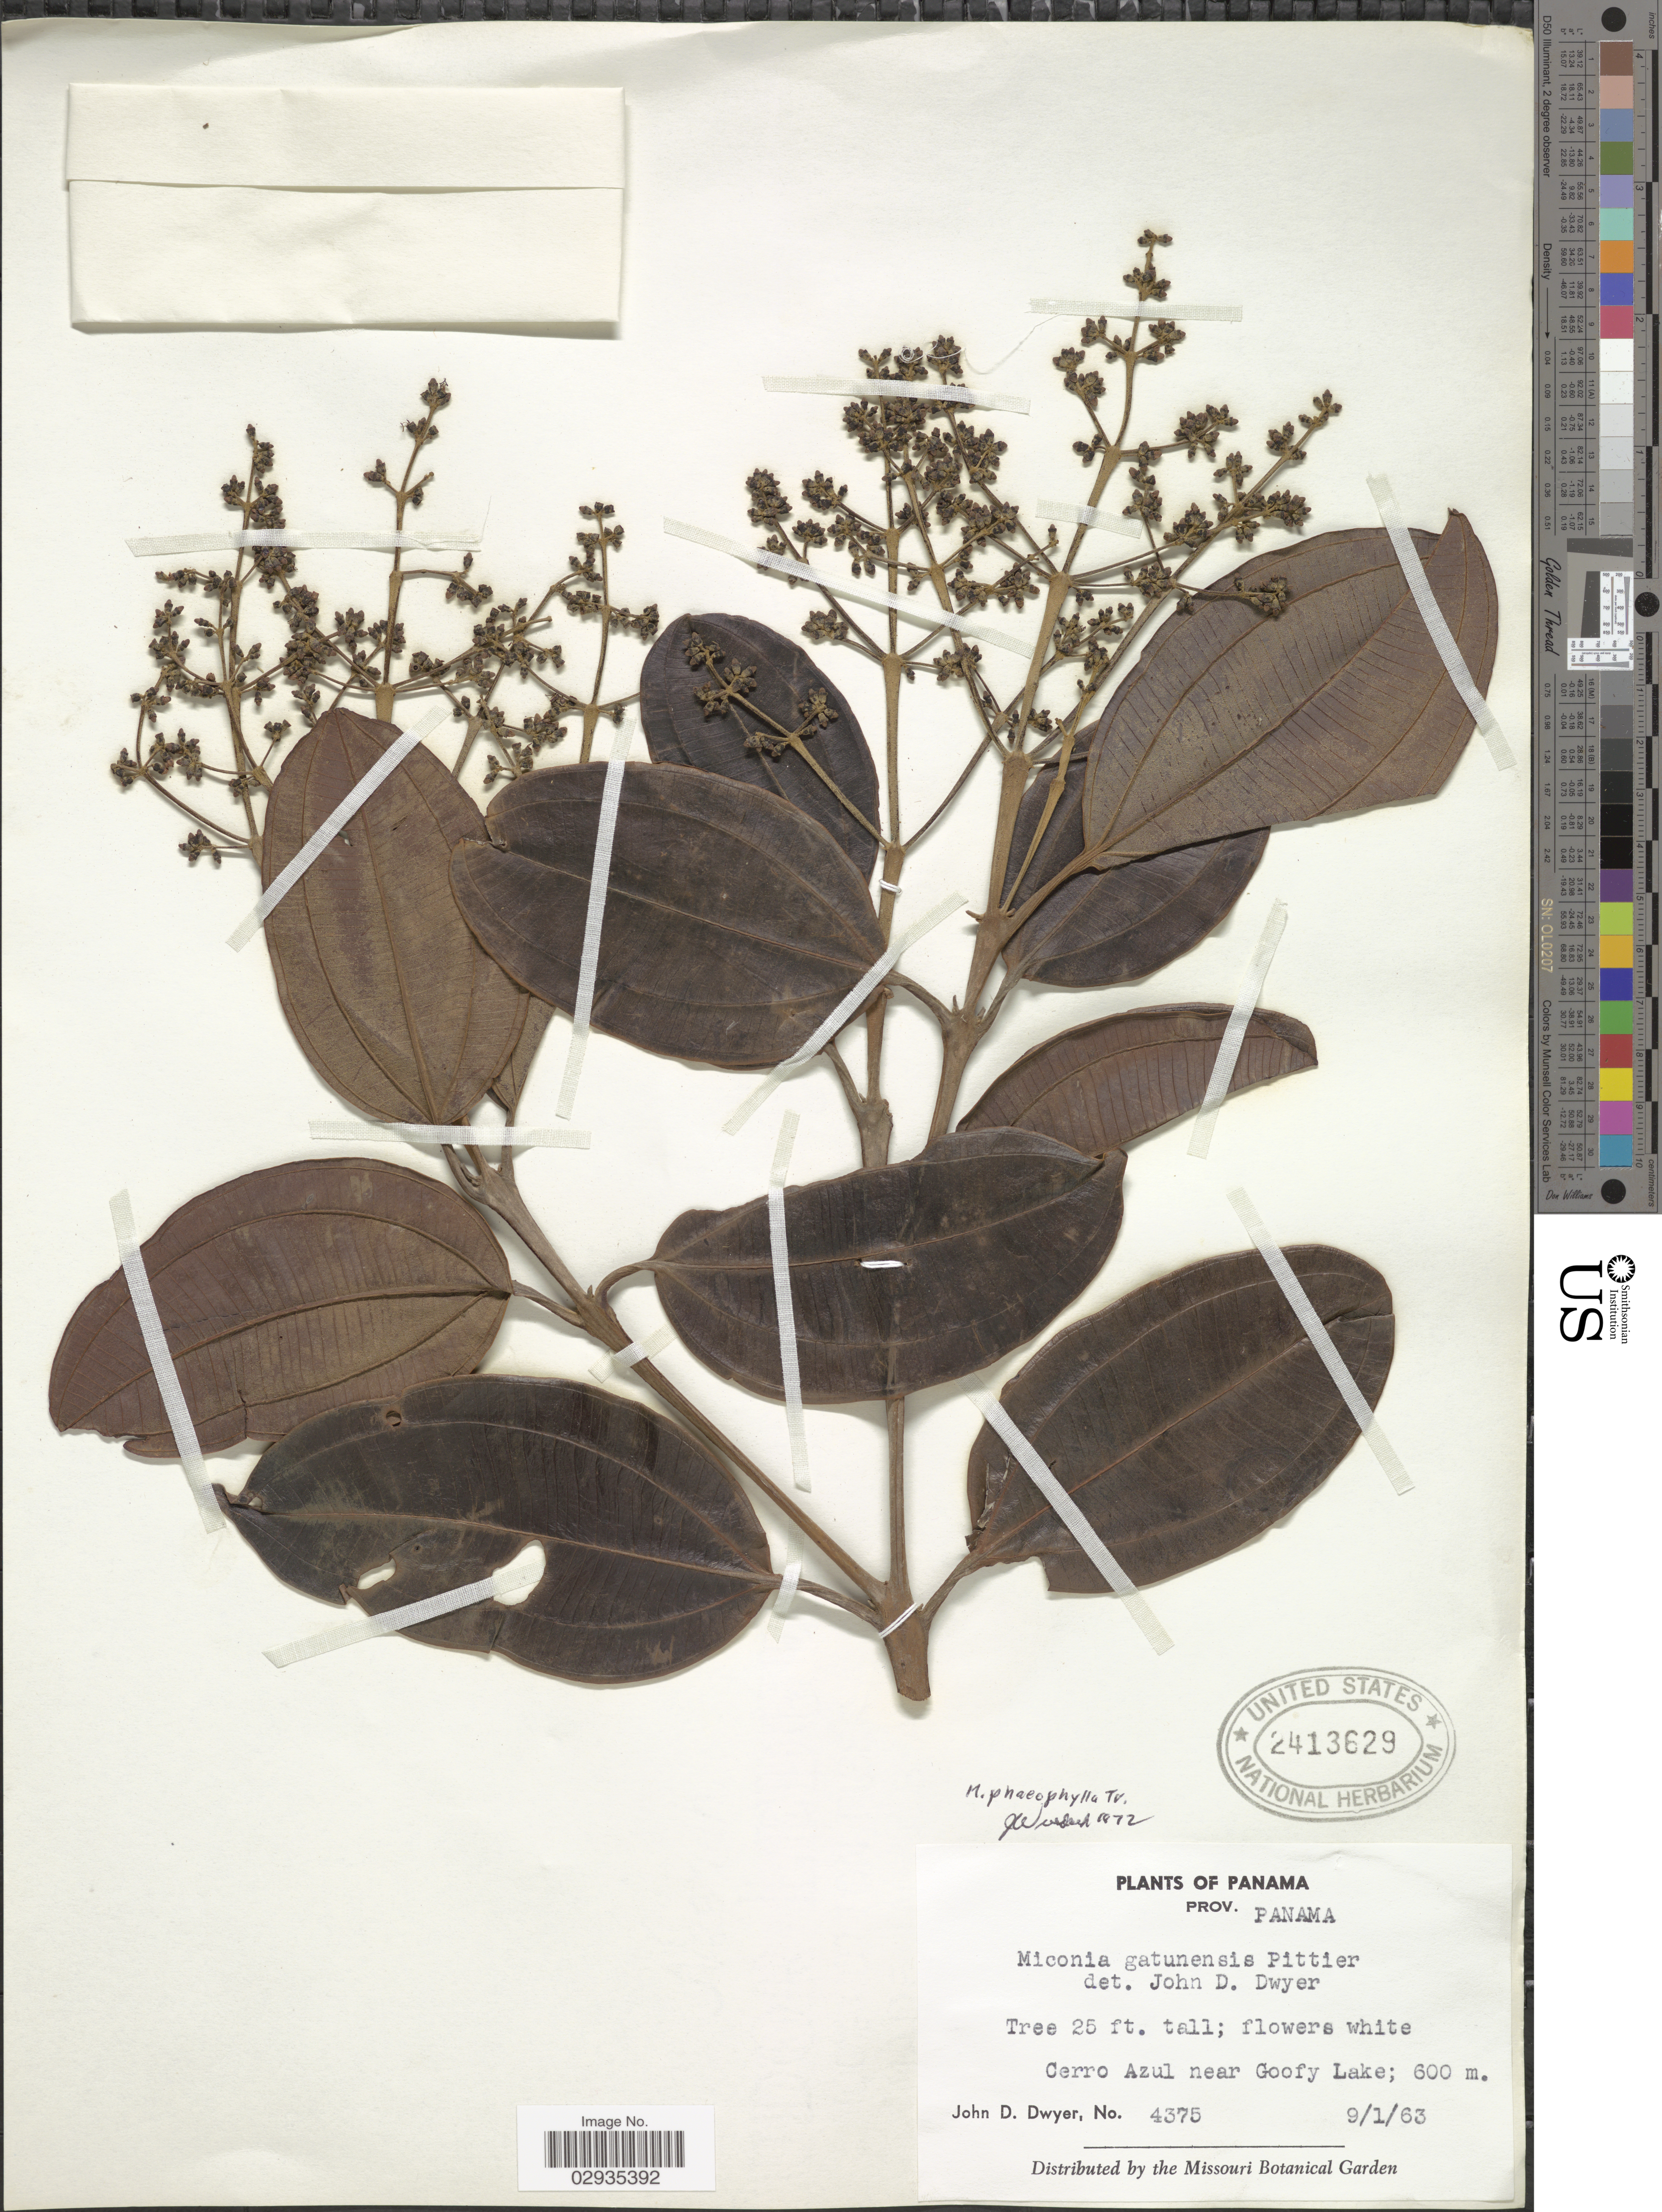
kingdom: Plantae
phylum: Tracheophyta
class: Magnoliopsida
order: Myrtales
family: Melastomataceae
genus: Miconia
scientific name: Miconia phaeophylla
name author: Triana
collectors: J. D. Dwyer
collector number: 4375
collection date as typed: Transcribed d/m/y: 9/1/63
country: Panama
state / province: Panamá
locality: Cerro Azul near Goofy Lake.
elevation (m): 600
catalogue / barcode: US 2413629